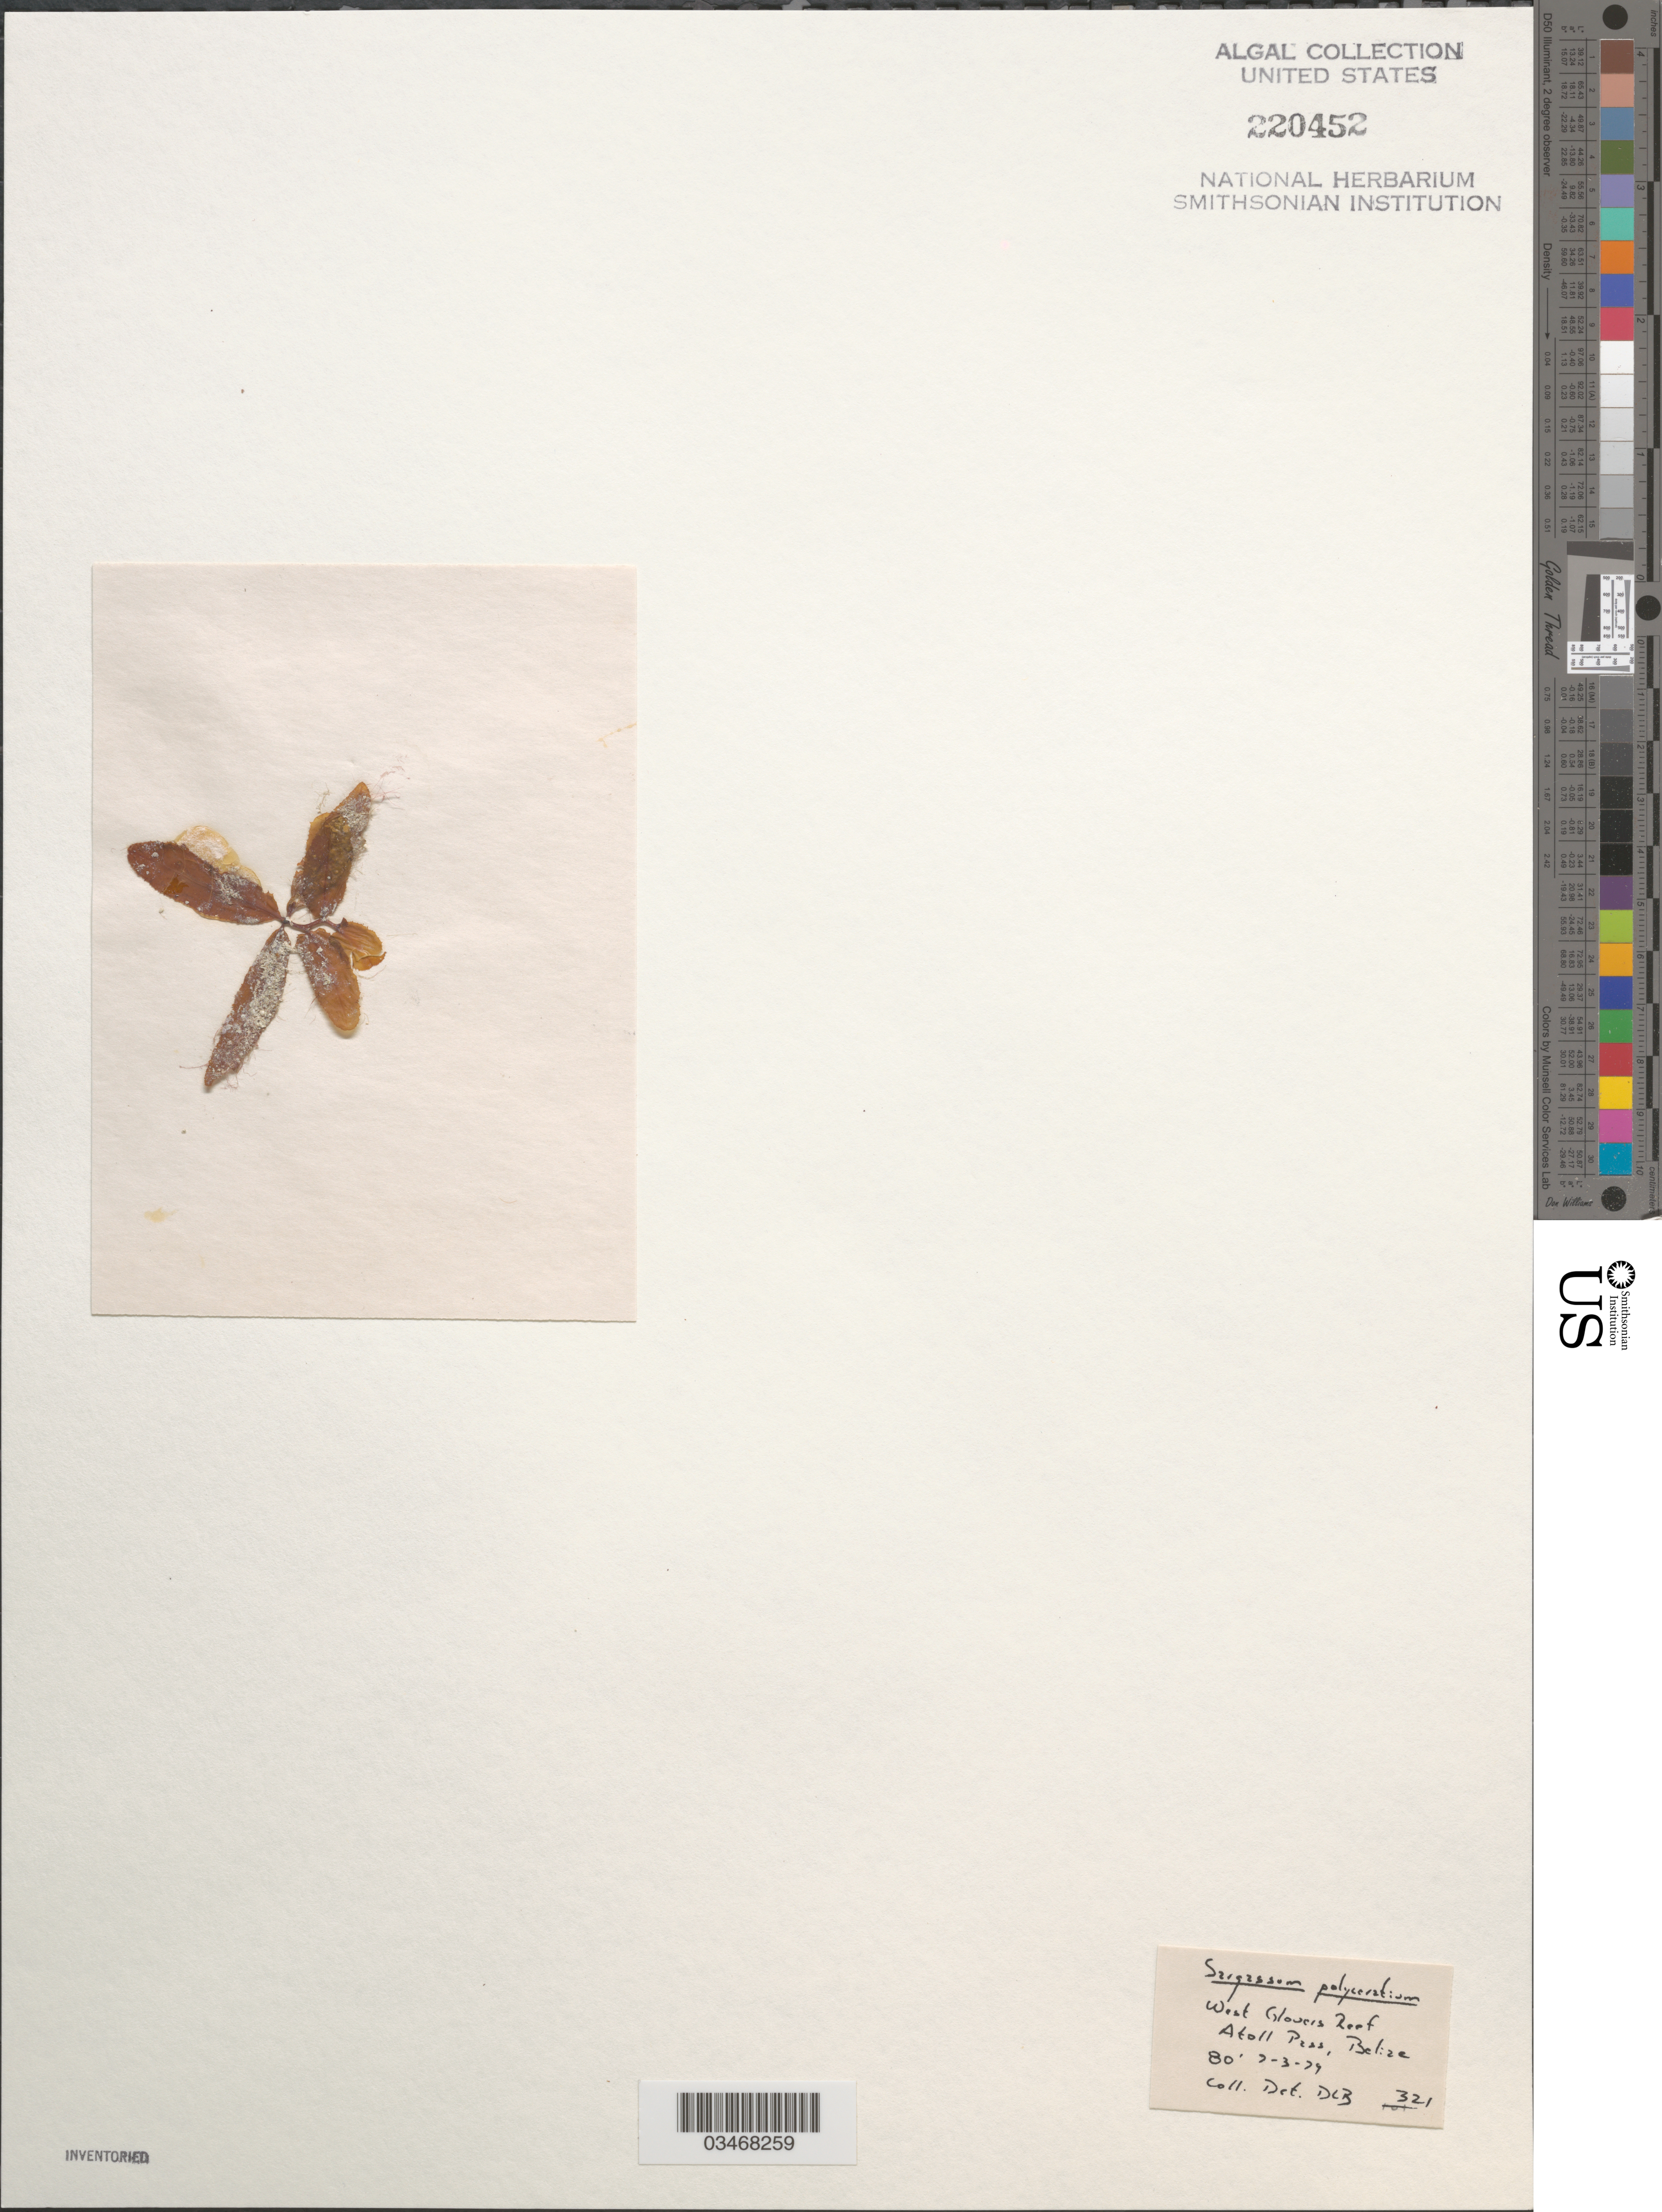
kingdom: Chromista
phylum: Ochrophyta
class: Phaeophyceae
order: Fucales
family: Sargassaceae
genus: Sargassum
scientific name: Sargassum polyceratium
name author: Mont.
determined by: Ballantine, D. L.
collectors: D.L. Ballantine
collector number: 321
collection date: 1979-07-03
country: Belize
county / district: Glovers Reef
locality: Atoll Pass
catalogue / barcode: US 220452